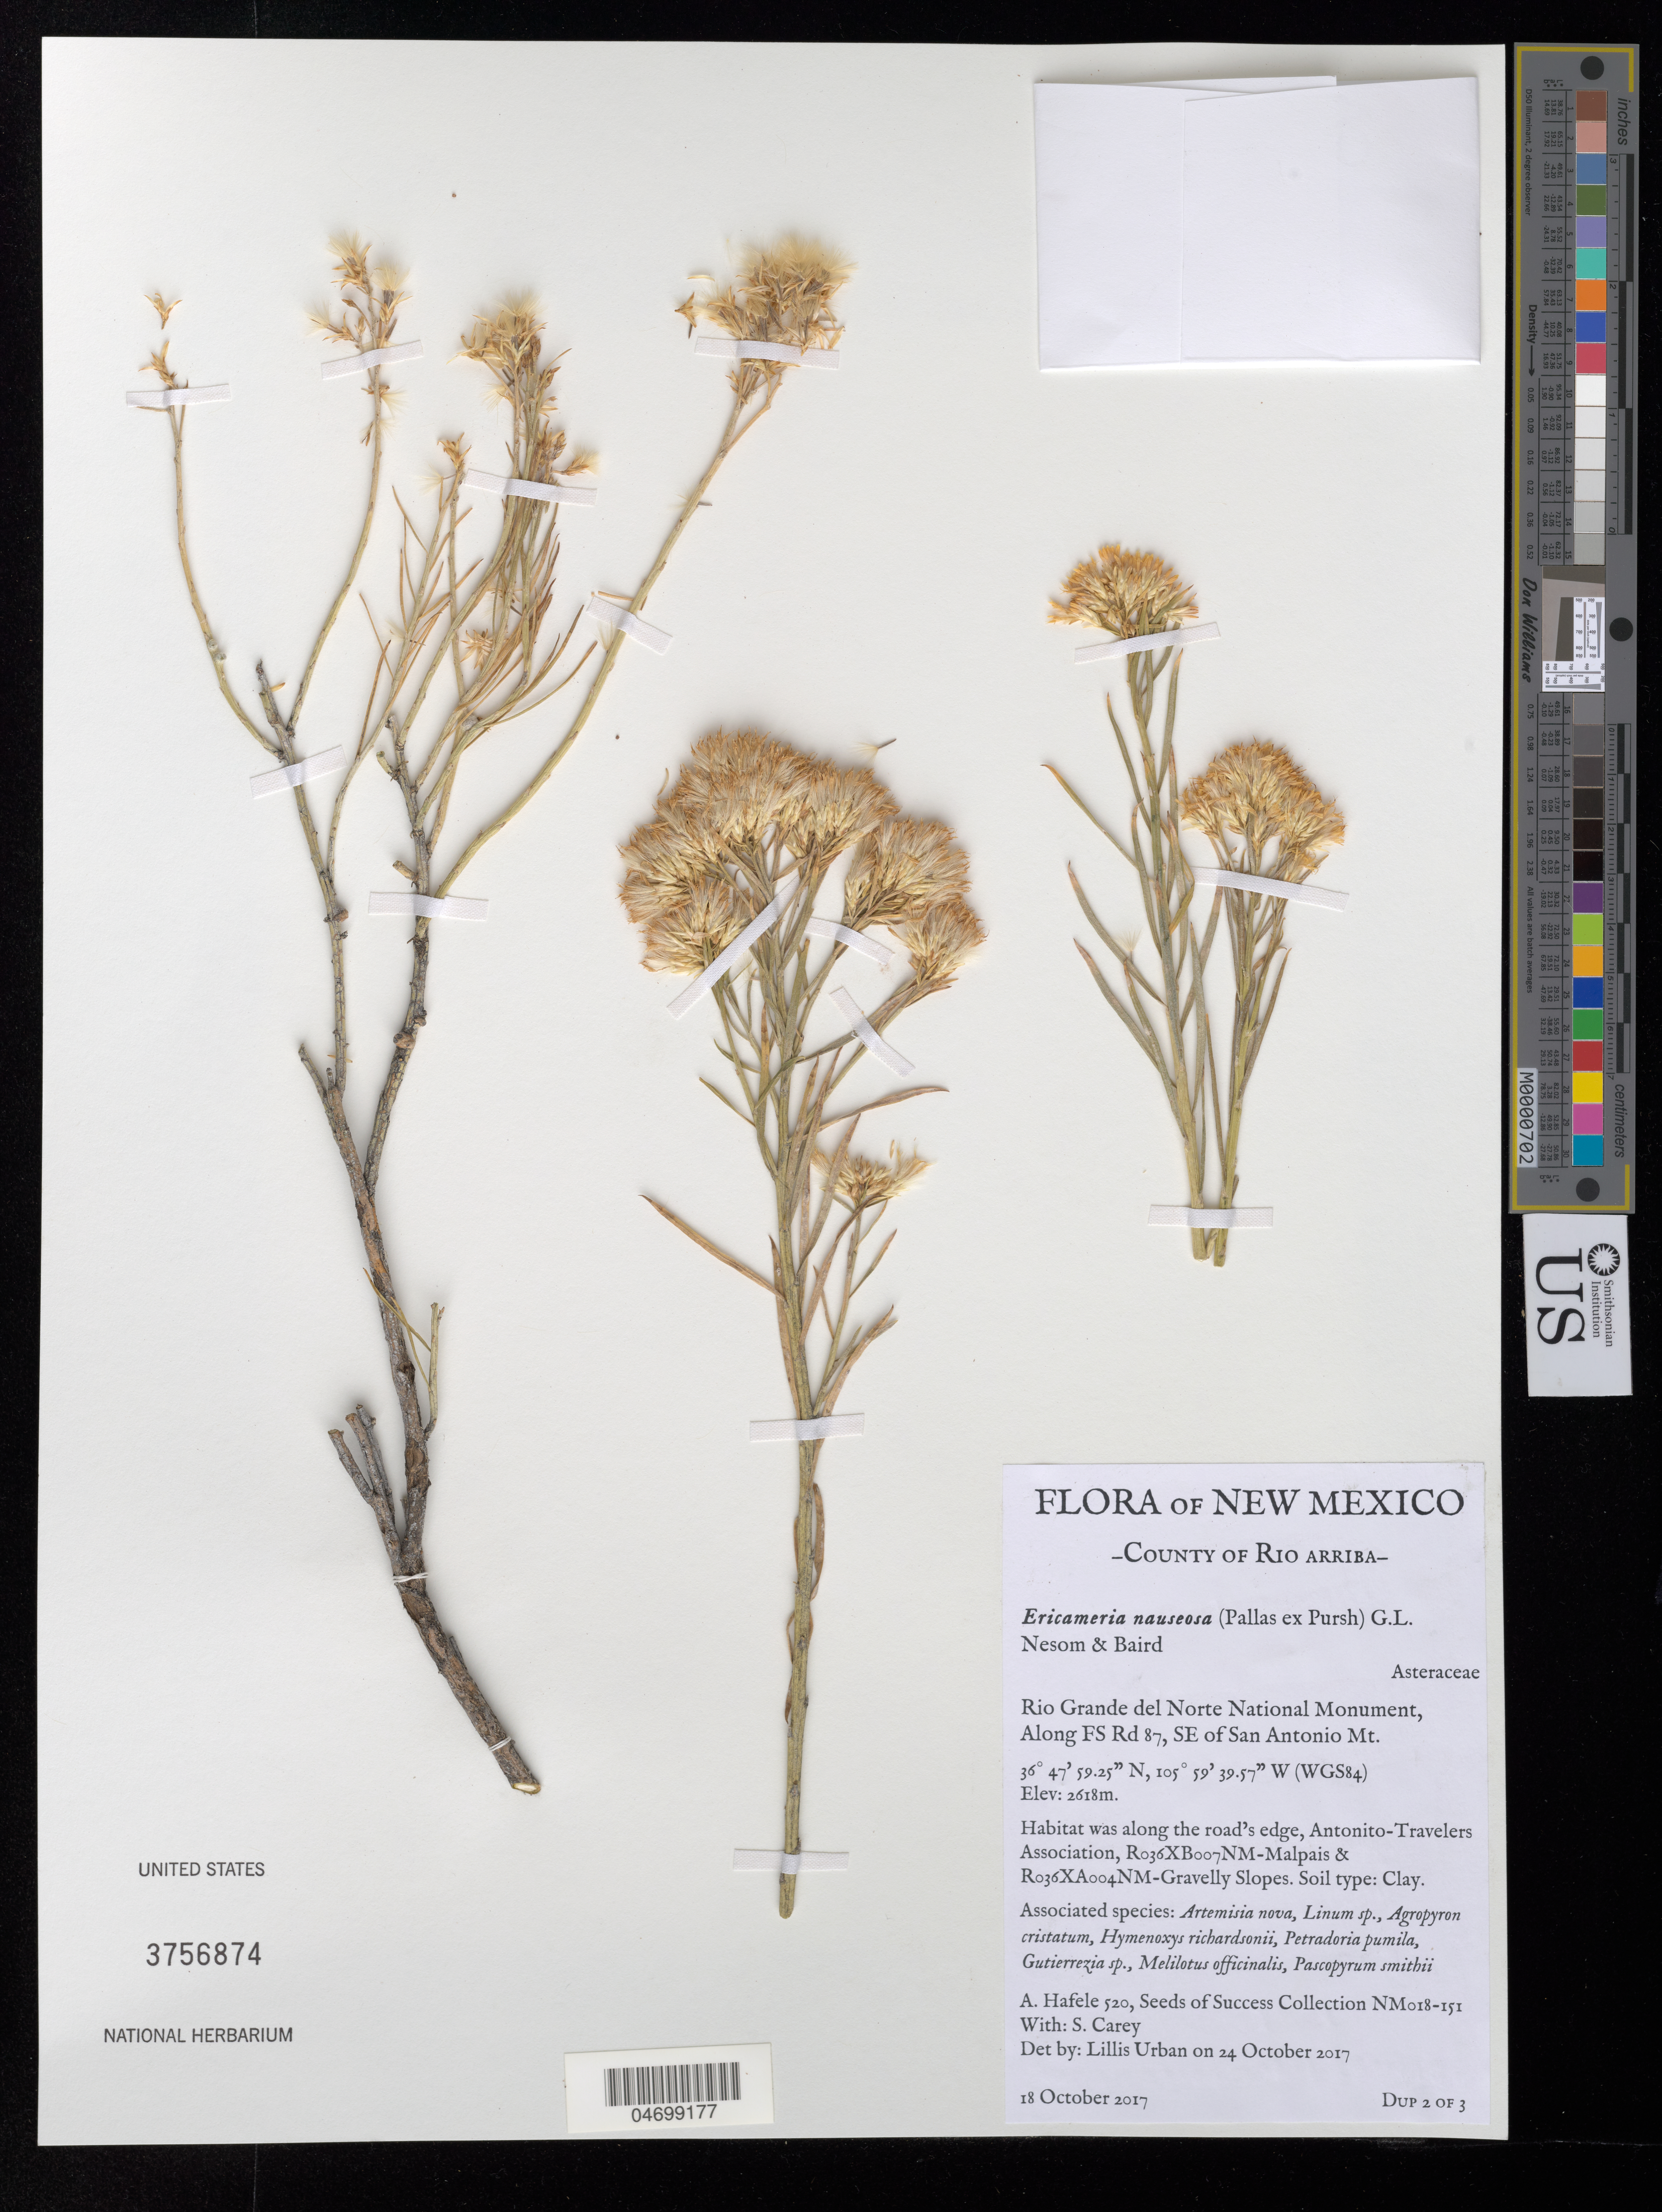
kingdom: Plantae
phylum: Tracheophyta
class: Magnoliopsida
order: Asterales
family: Asteraceae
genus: Ericameria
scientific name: Ericameria nauseosa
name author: (Pall. ex Pursh) G.L. Nesom & G.I. Baird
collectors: A. Hafele & S. Carey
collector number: NM018-151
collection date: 2017-10-18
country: United States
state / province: New Mexico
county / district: Rio Arriba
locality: Rio Grande del Norte National Monument, Along FS Rd 87, SE of San Antonio Mt.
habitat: Antonito-Travelers Association, R036XB007NM-Malpais & R036XA004NM-Gravelly Slopes. Clay. With Artemisia nova, Linum sp., Gutierrezia sp., etc.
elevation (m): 2618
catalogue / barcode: US 3756874